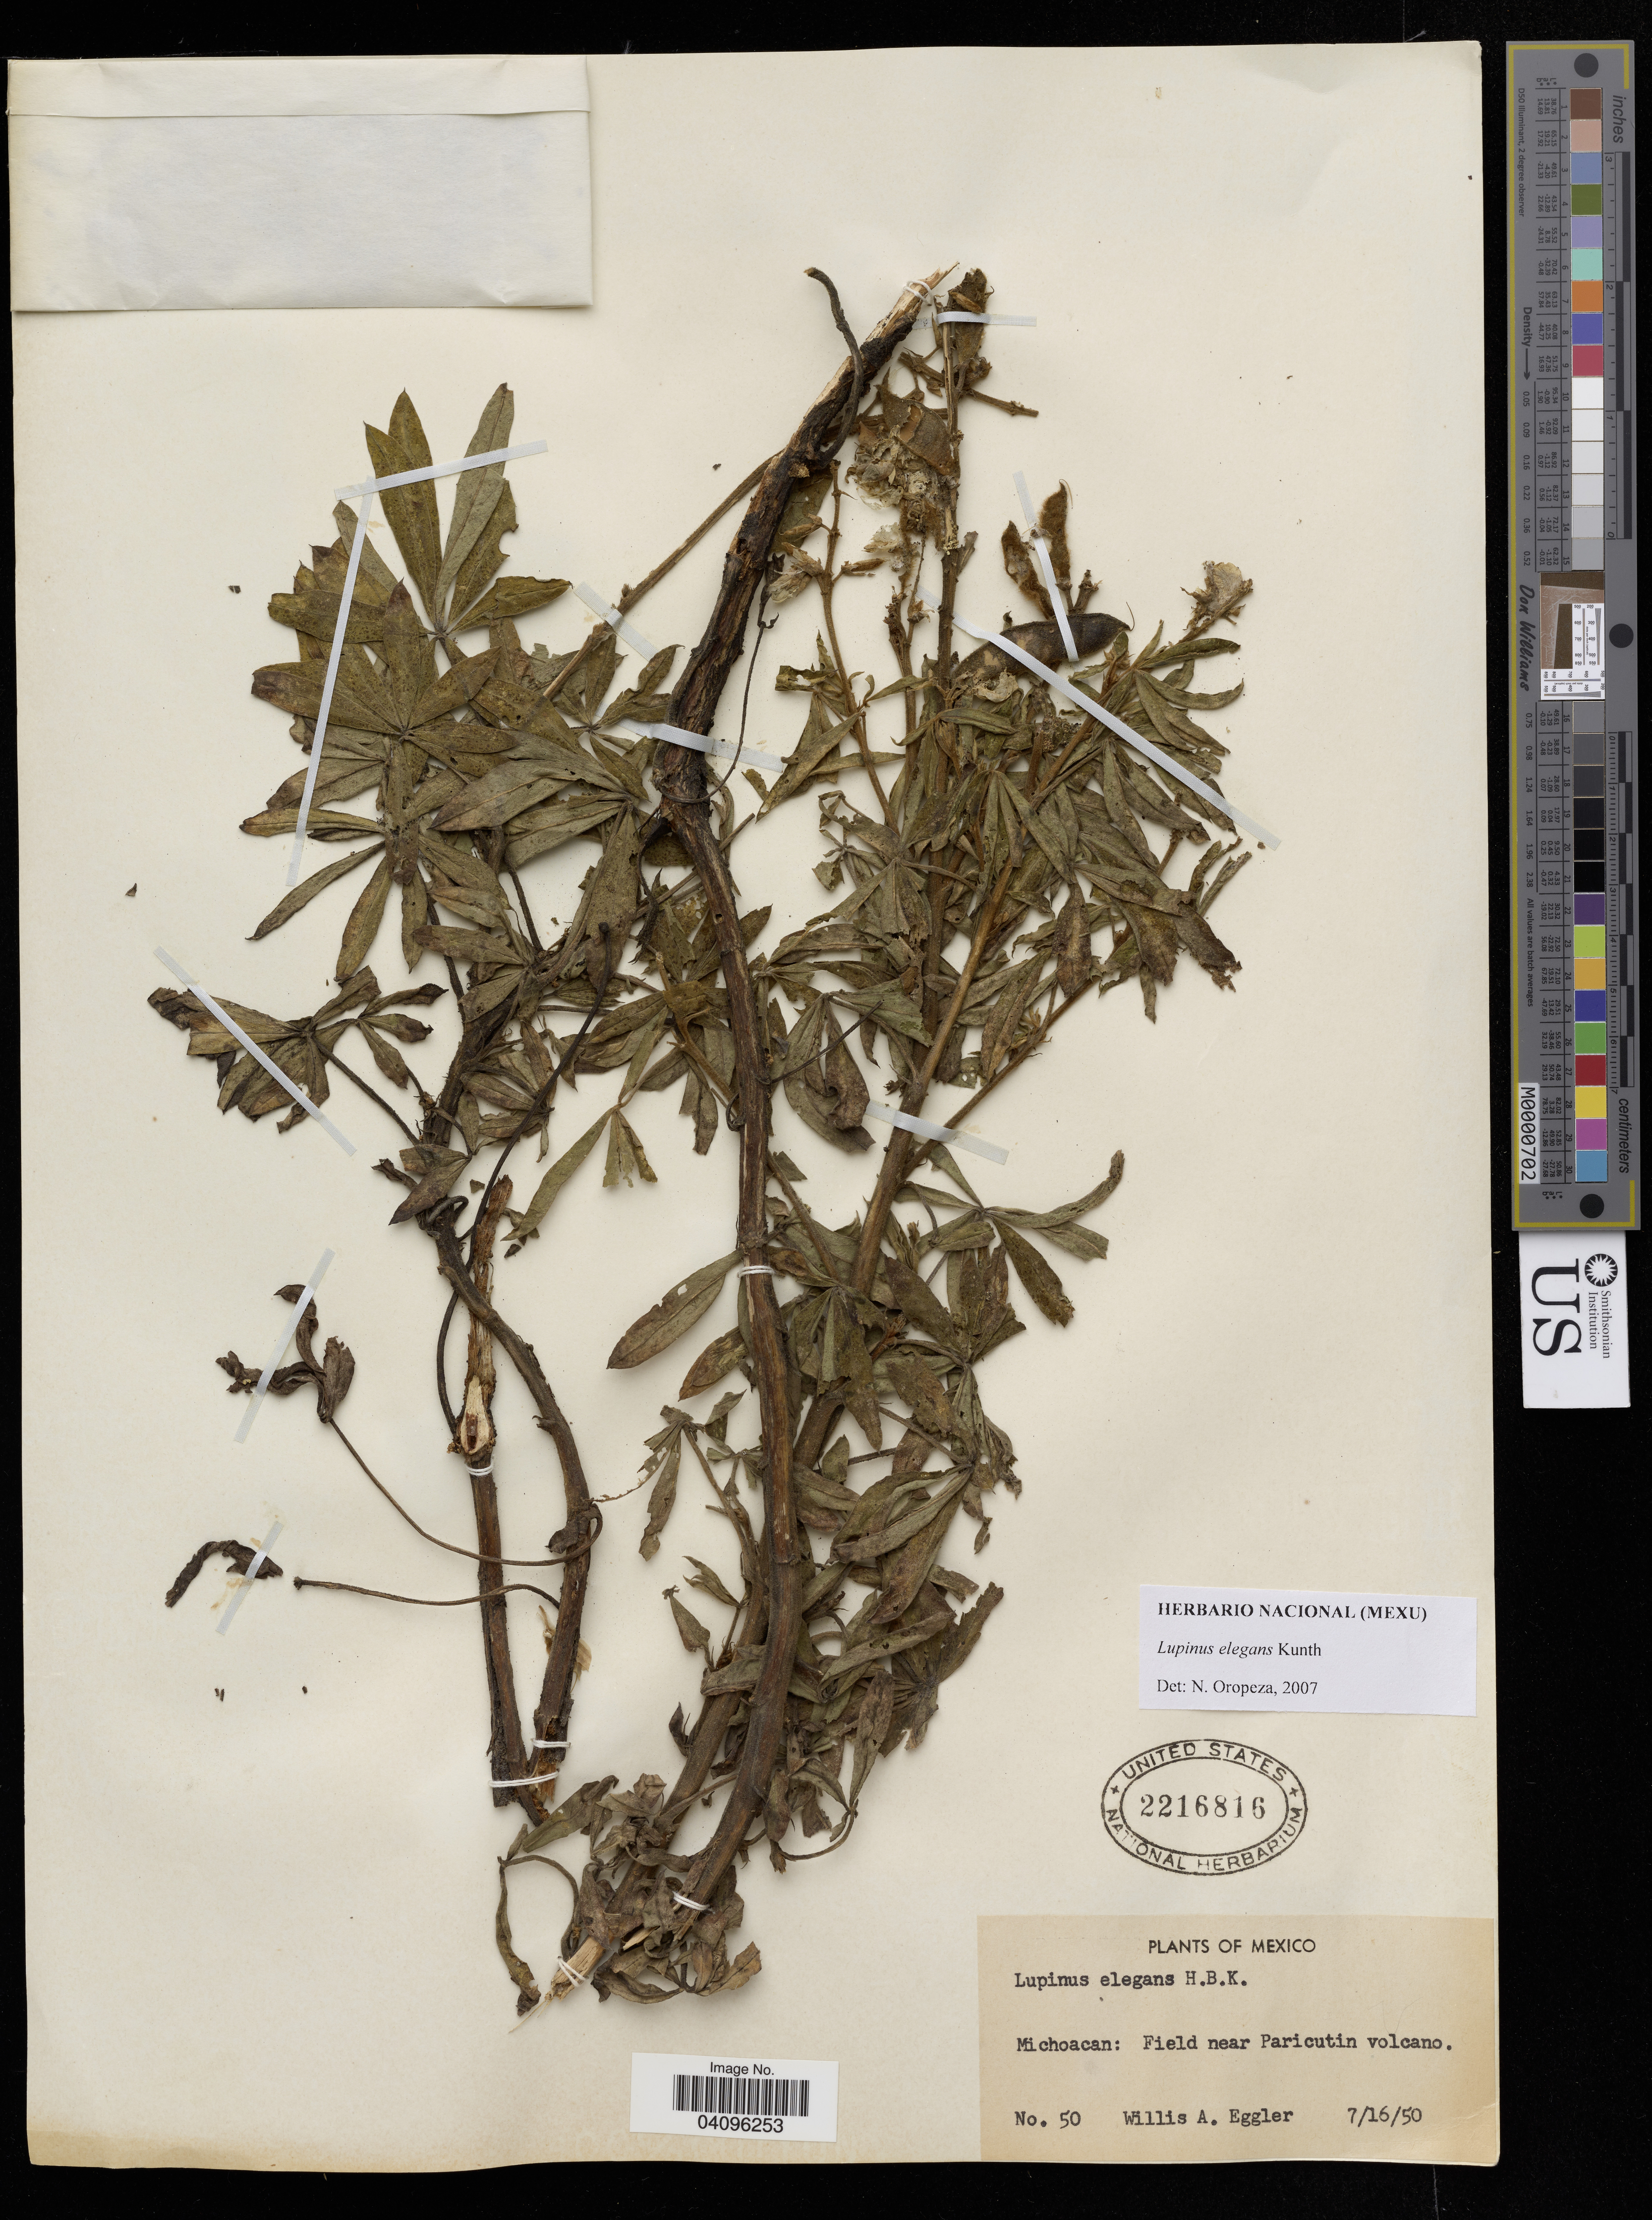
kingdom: Plantae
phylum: Tracheophyta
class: Magnoliopsida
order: Fabales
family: Fabaceae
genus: Lupinus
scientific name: Lupinus elegans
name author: Kunth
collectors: W. A. Eggler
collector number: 50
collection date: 1950-07-16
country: Mexico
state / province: Michoacán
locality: Field near Paricutin volcano.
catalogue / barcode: US 2216816